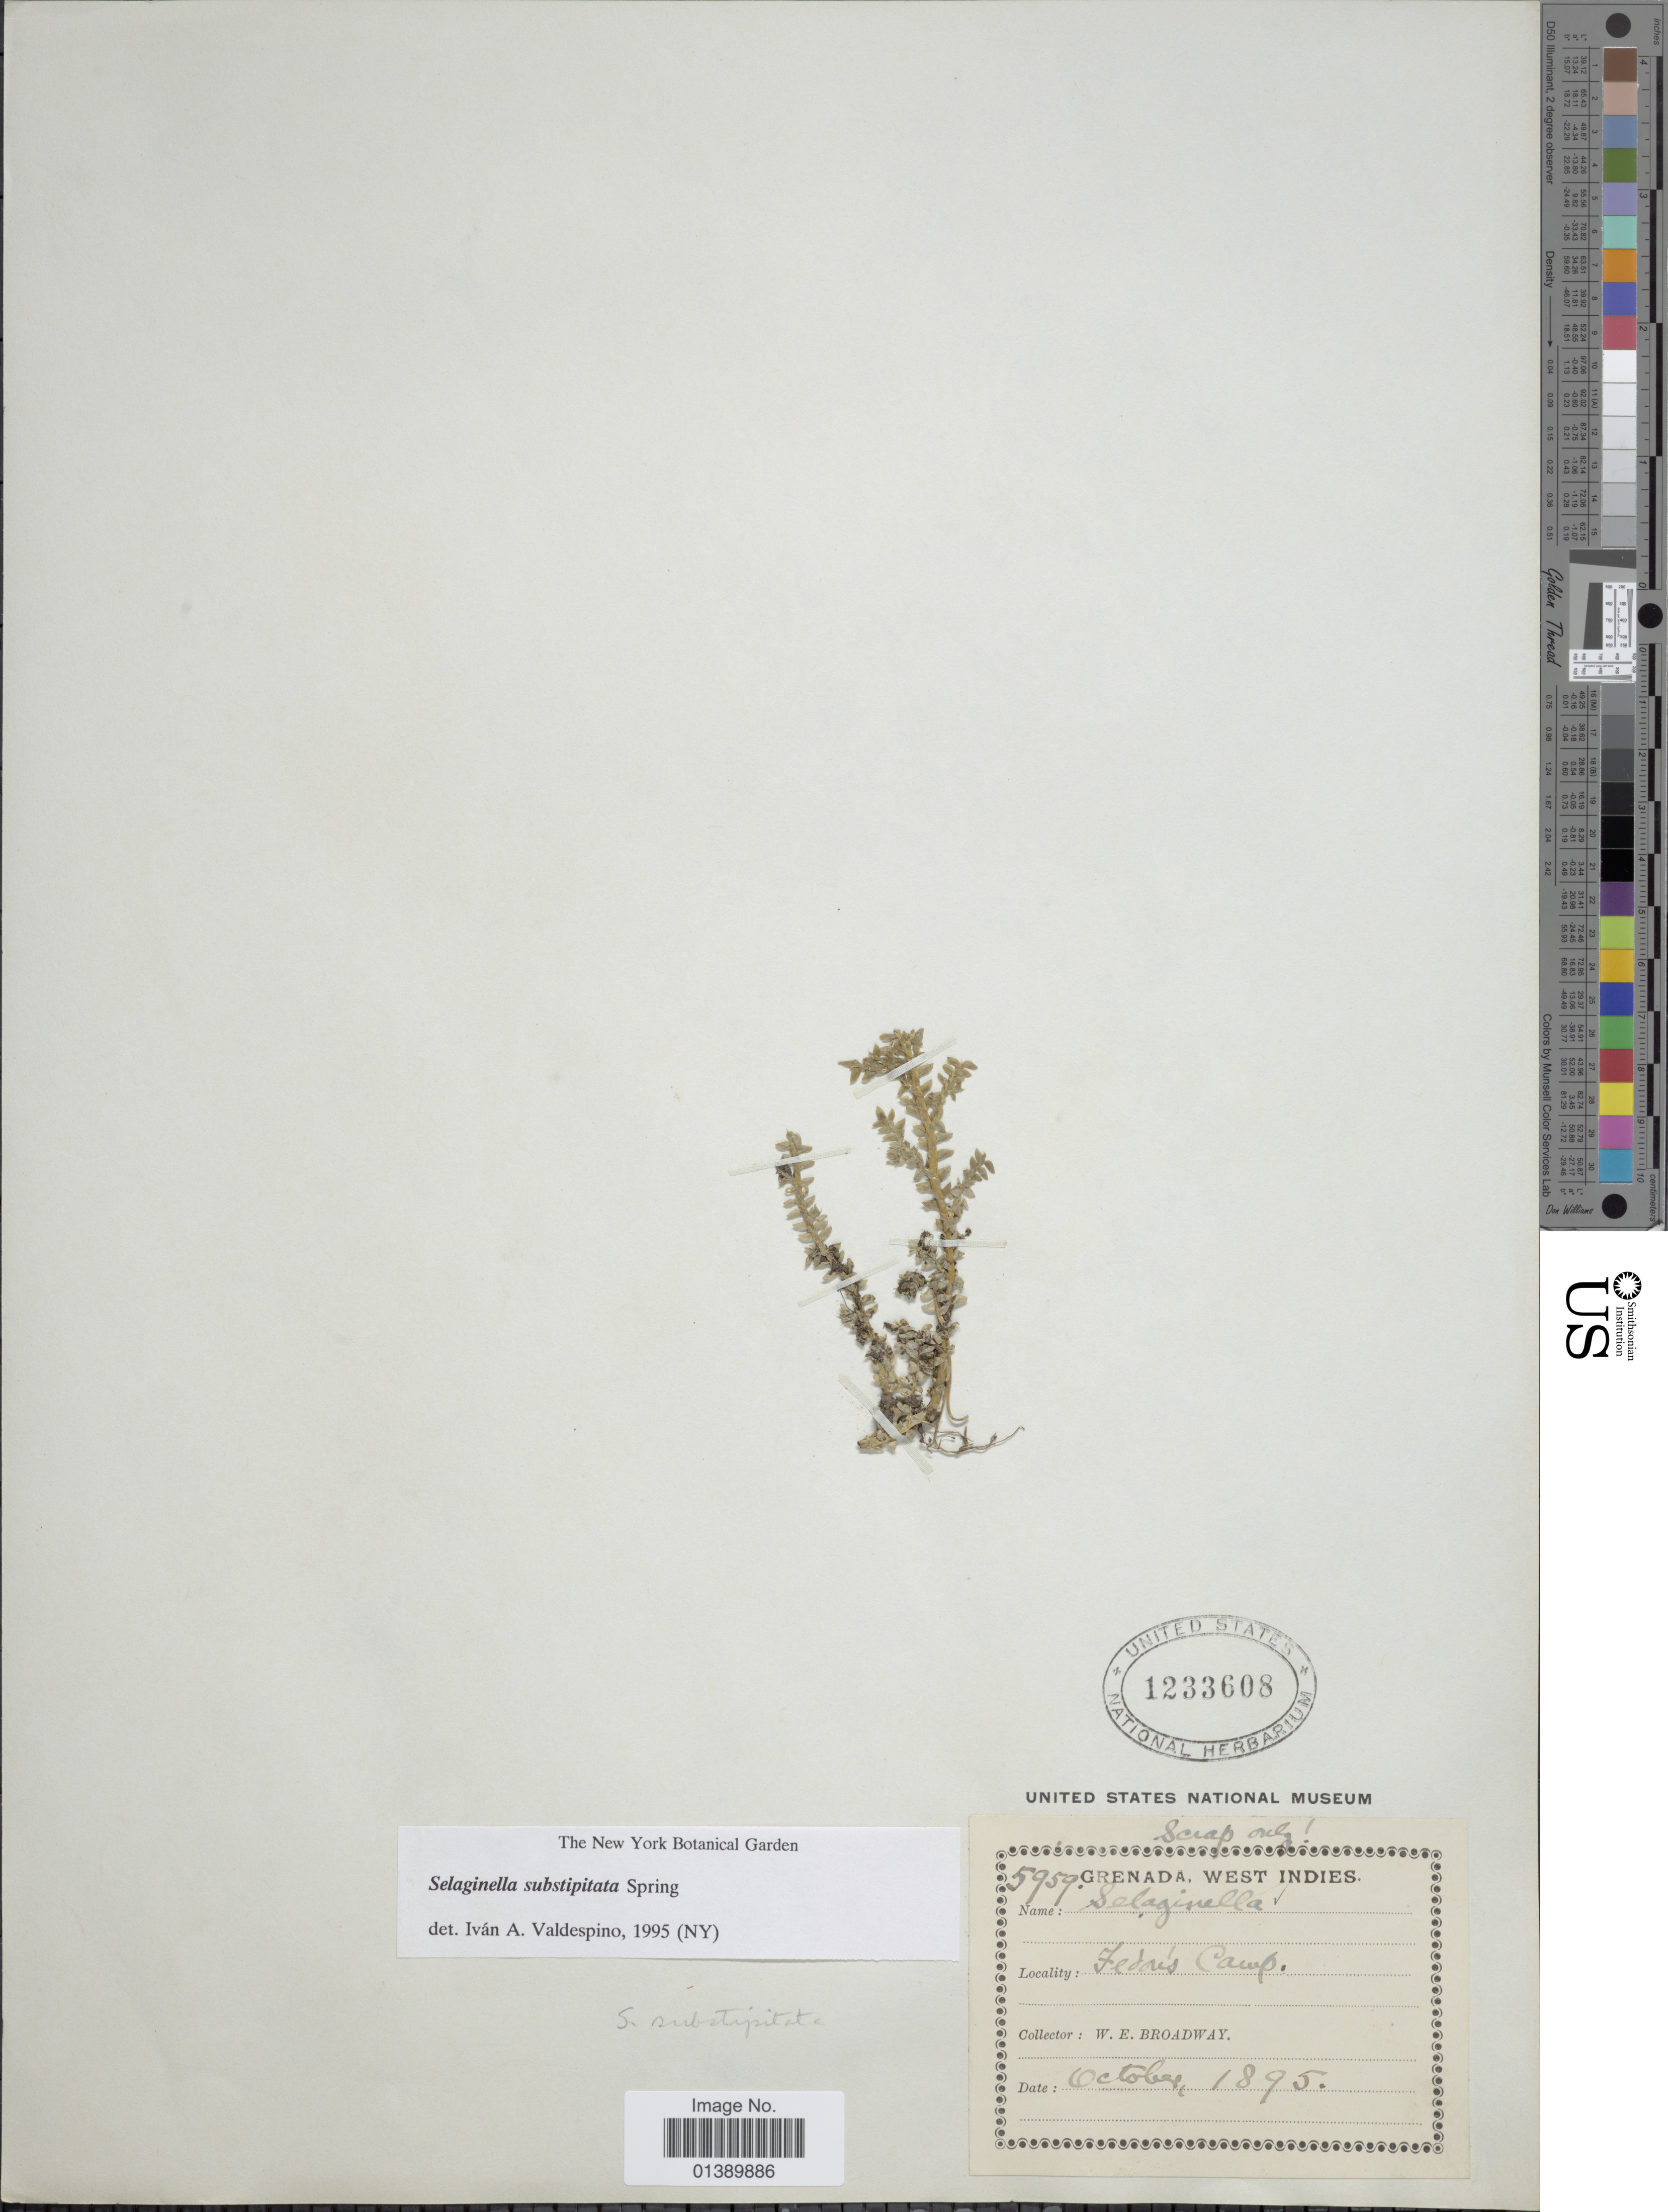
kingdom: Plantae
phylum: Tracheophyta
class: Lycopodiopsida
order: Selaginellales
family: Selaginellaceae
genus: Selaginella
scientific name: Selaginella substipitata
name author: Spring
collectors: W. E. Broadway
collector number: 5959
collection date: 1895-10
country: Grenada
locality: West Indies, Fedon's Camp.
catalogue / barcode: US 1233608